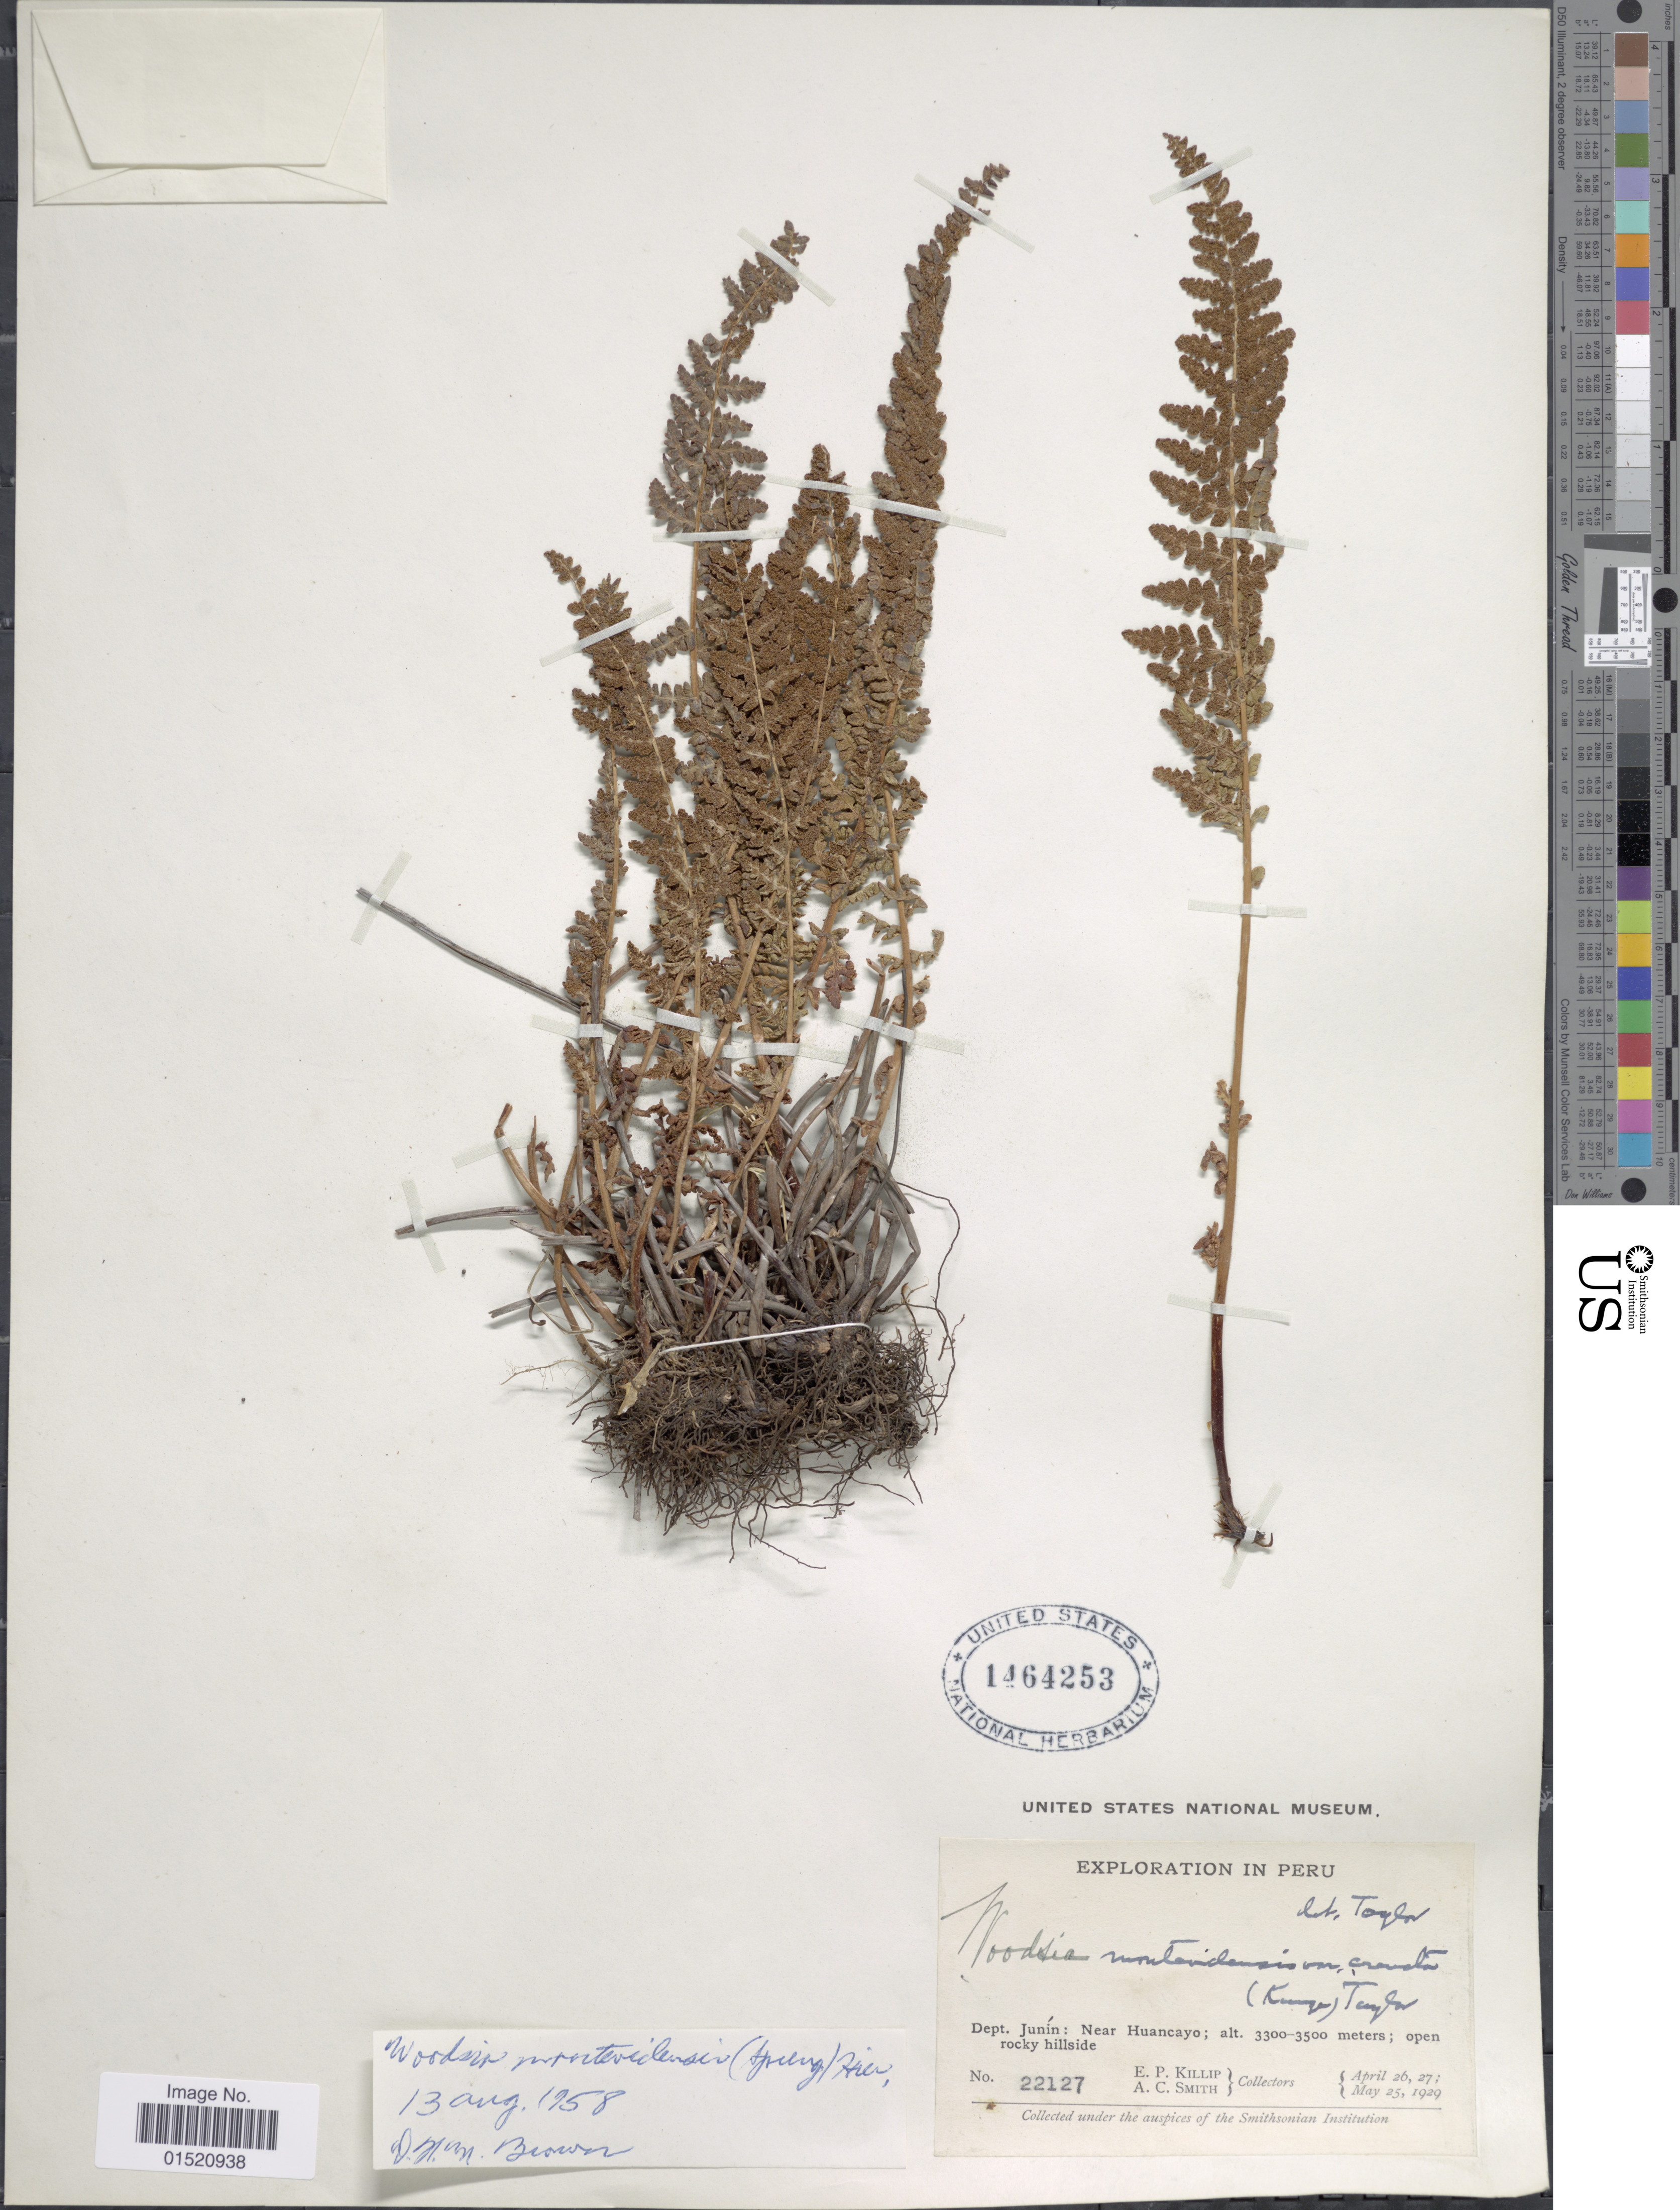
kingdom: Plantae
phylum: Tracheophyta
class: Polypodiopsida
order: Polypodiales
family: Woodsiaceae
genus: Woodsia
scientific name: Woodsia montevidensis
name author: (Spreng.) Hieron.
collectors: E. P. Killip & A. C. Smith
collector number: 22127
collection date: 1929-04-26/1929-05-25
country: Peru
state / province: Junín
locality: Dept. Junín: Near Huancayo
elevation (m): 3300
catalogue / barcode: US 1464253